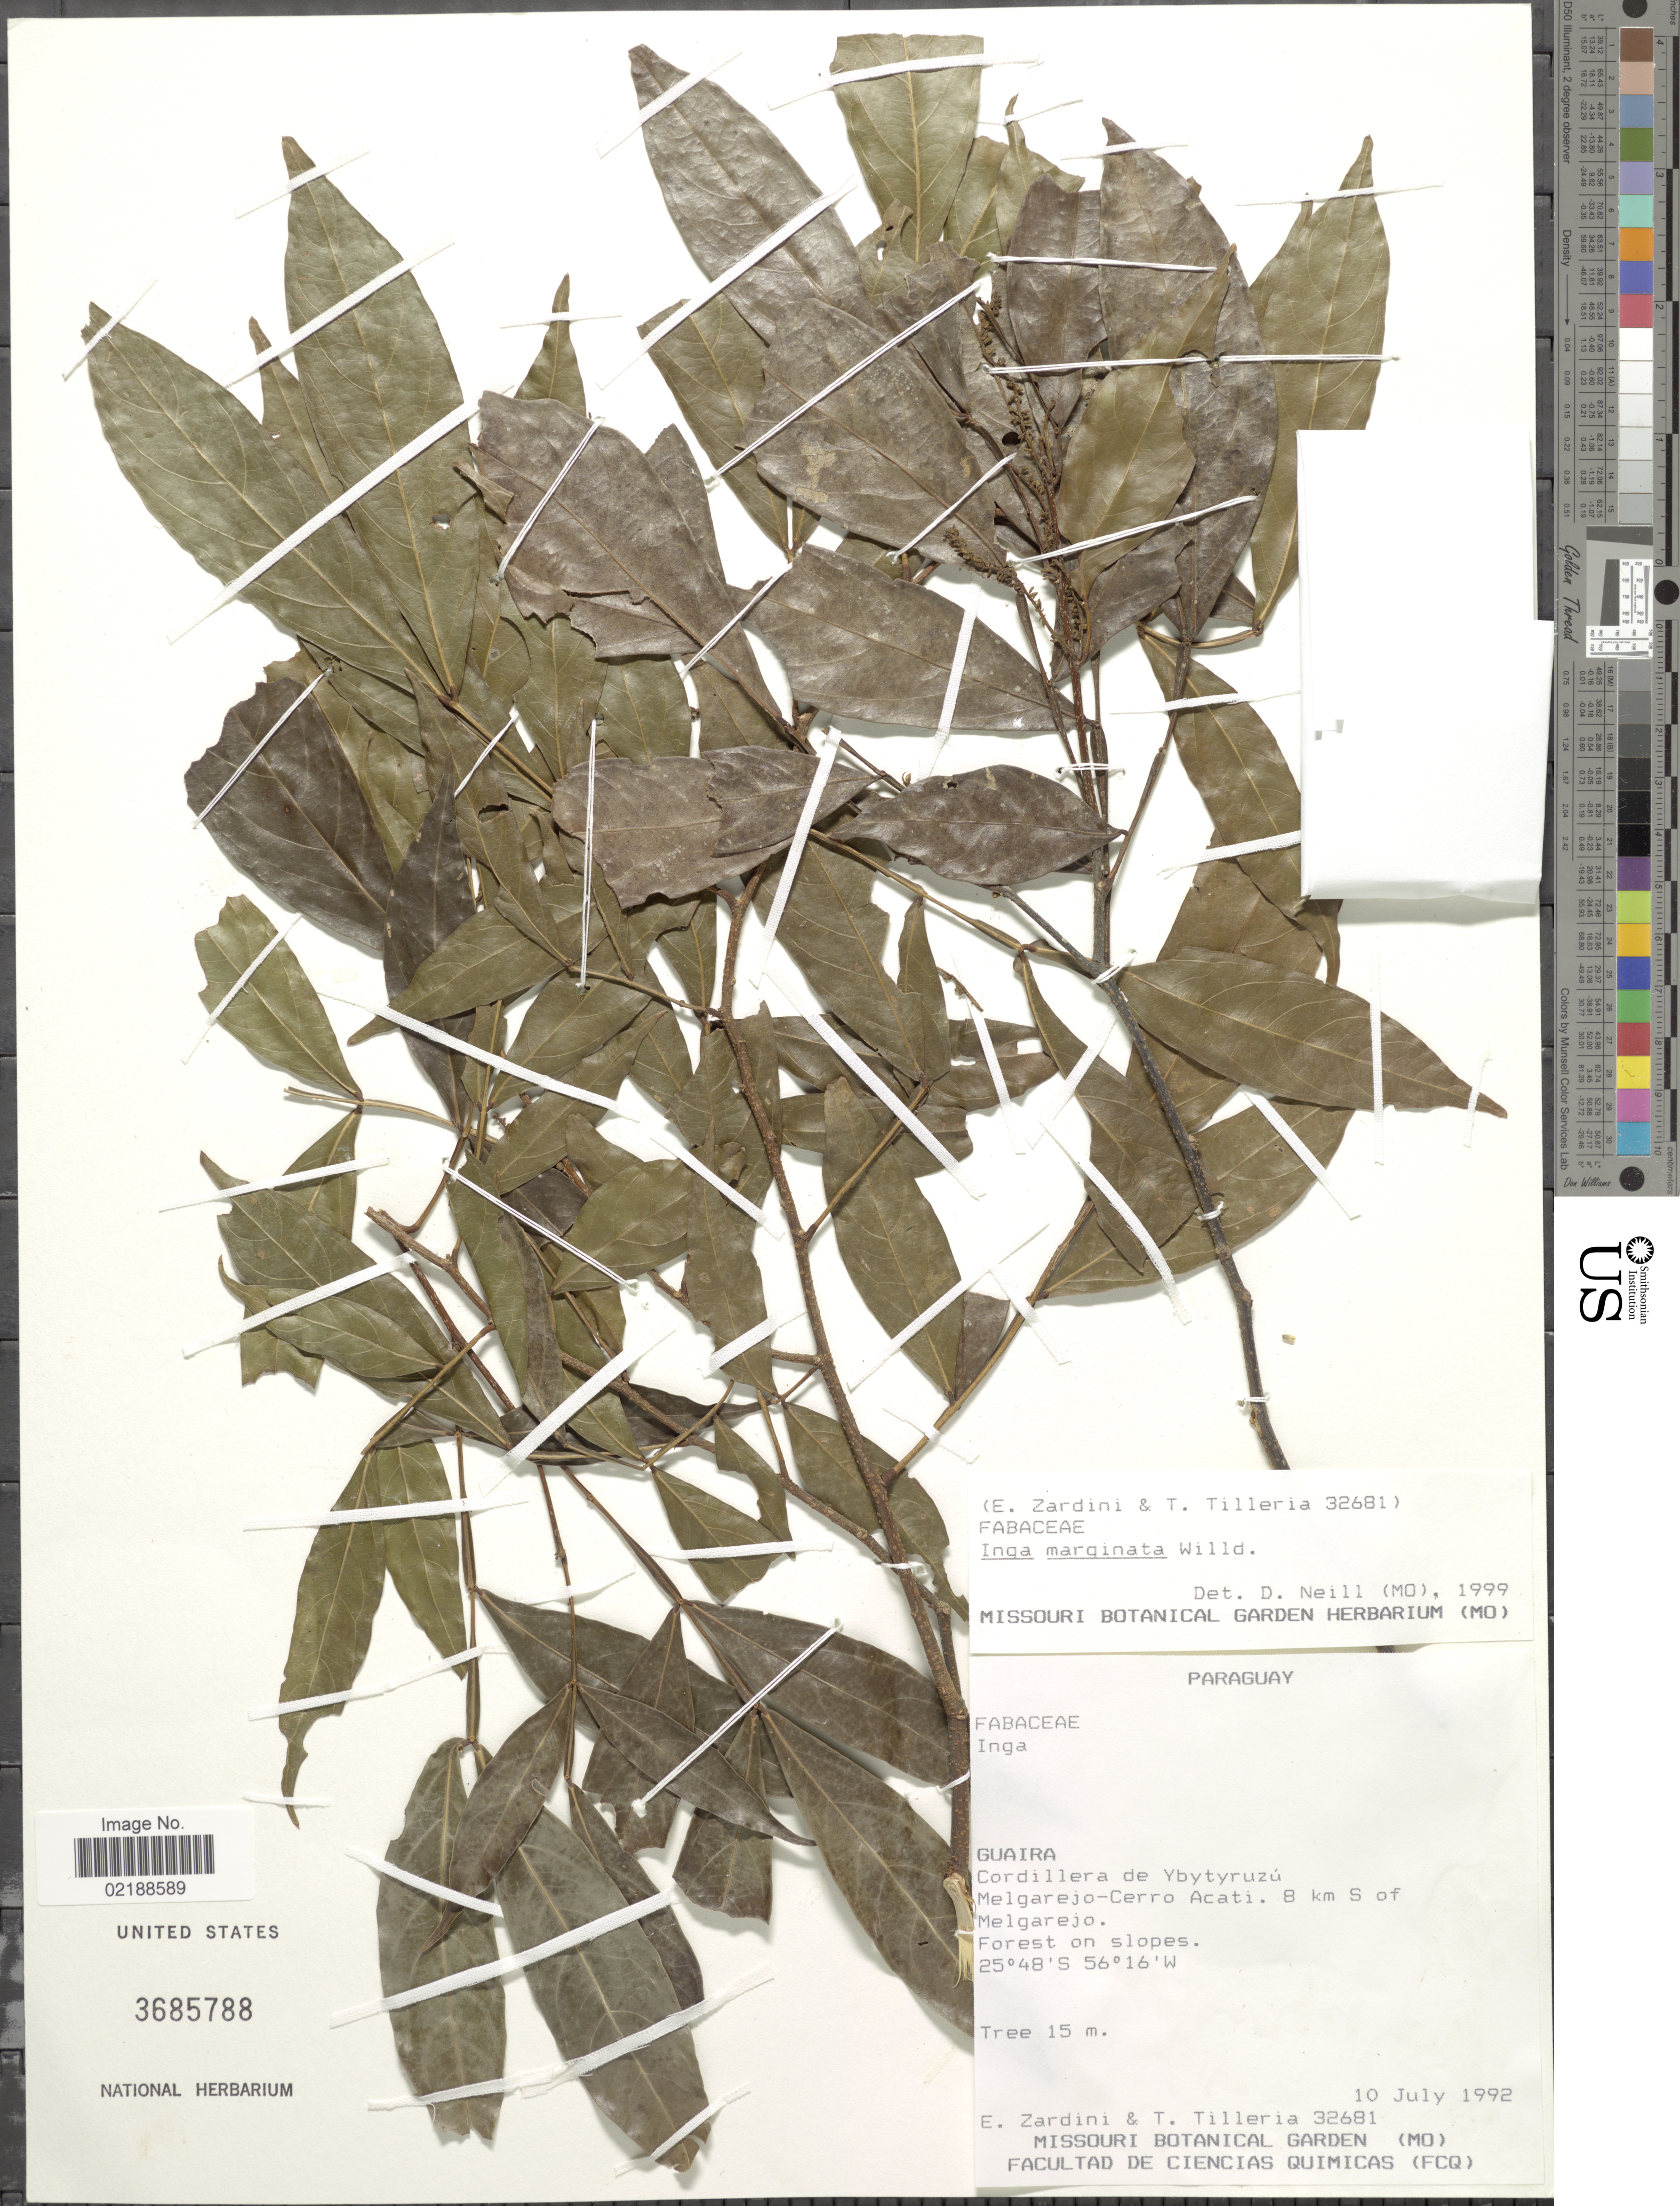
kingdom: Plantae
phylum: Tracheophyta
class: Magnoliopsida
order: Fabales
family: Fabaceae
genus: Inga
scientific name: Inga marginata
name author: Willd.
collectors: E. M. Zardini & T. Tilleria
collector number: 32681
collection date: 1992-07-10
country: Paraguay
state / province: Guaira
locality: Cordillera de Ybyturuzú, Melgarejo-Cerro Acati. 8 km S of Melgarejo, Forest on slopes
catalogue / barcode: US 3685788